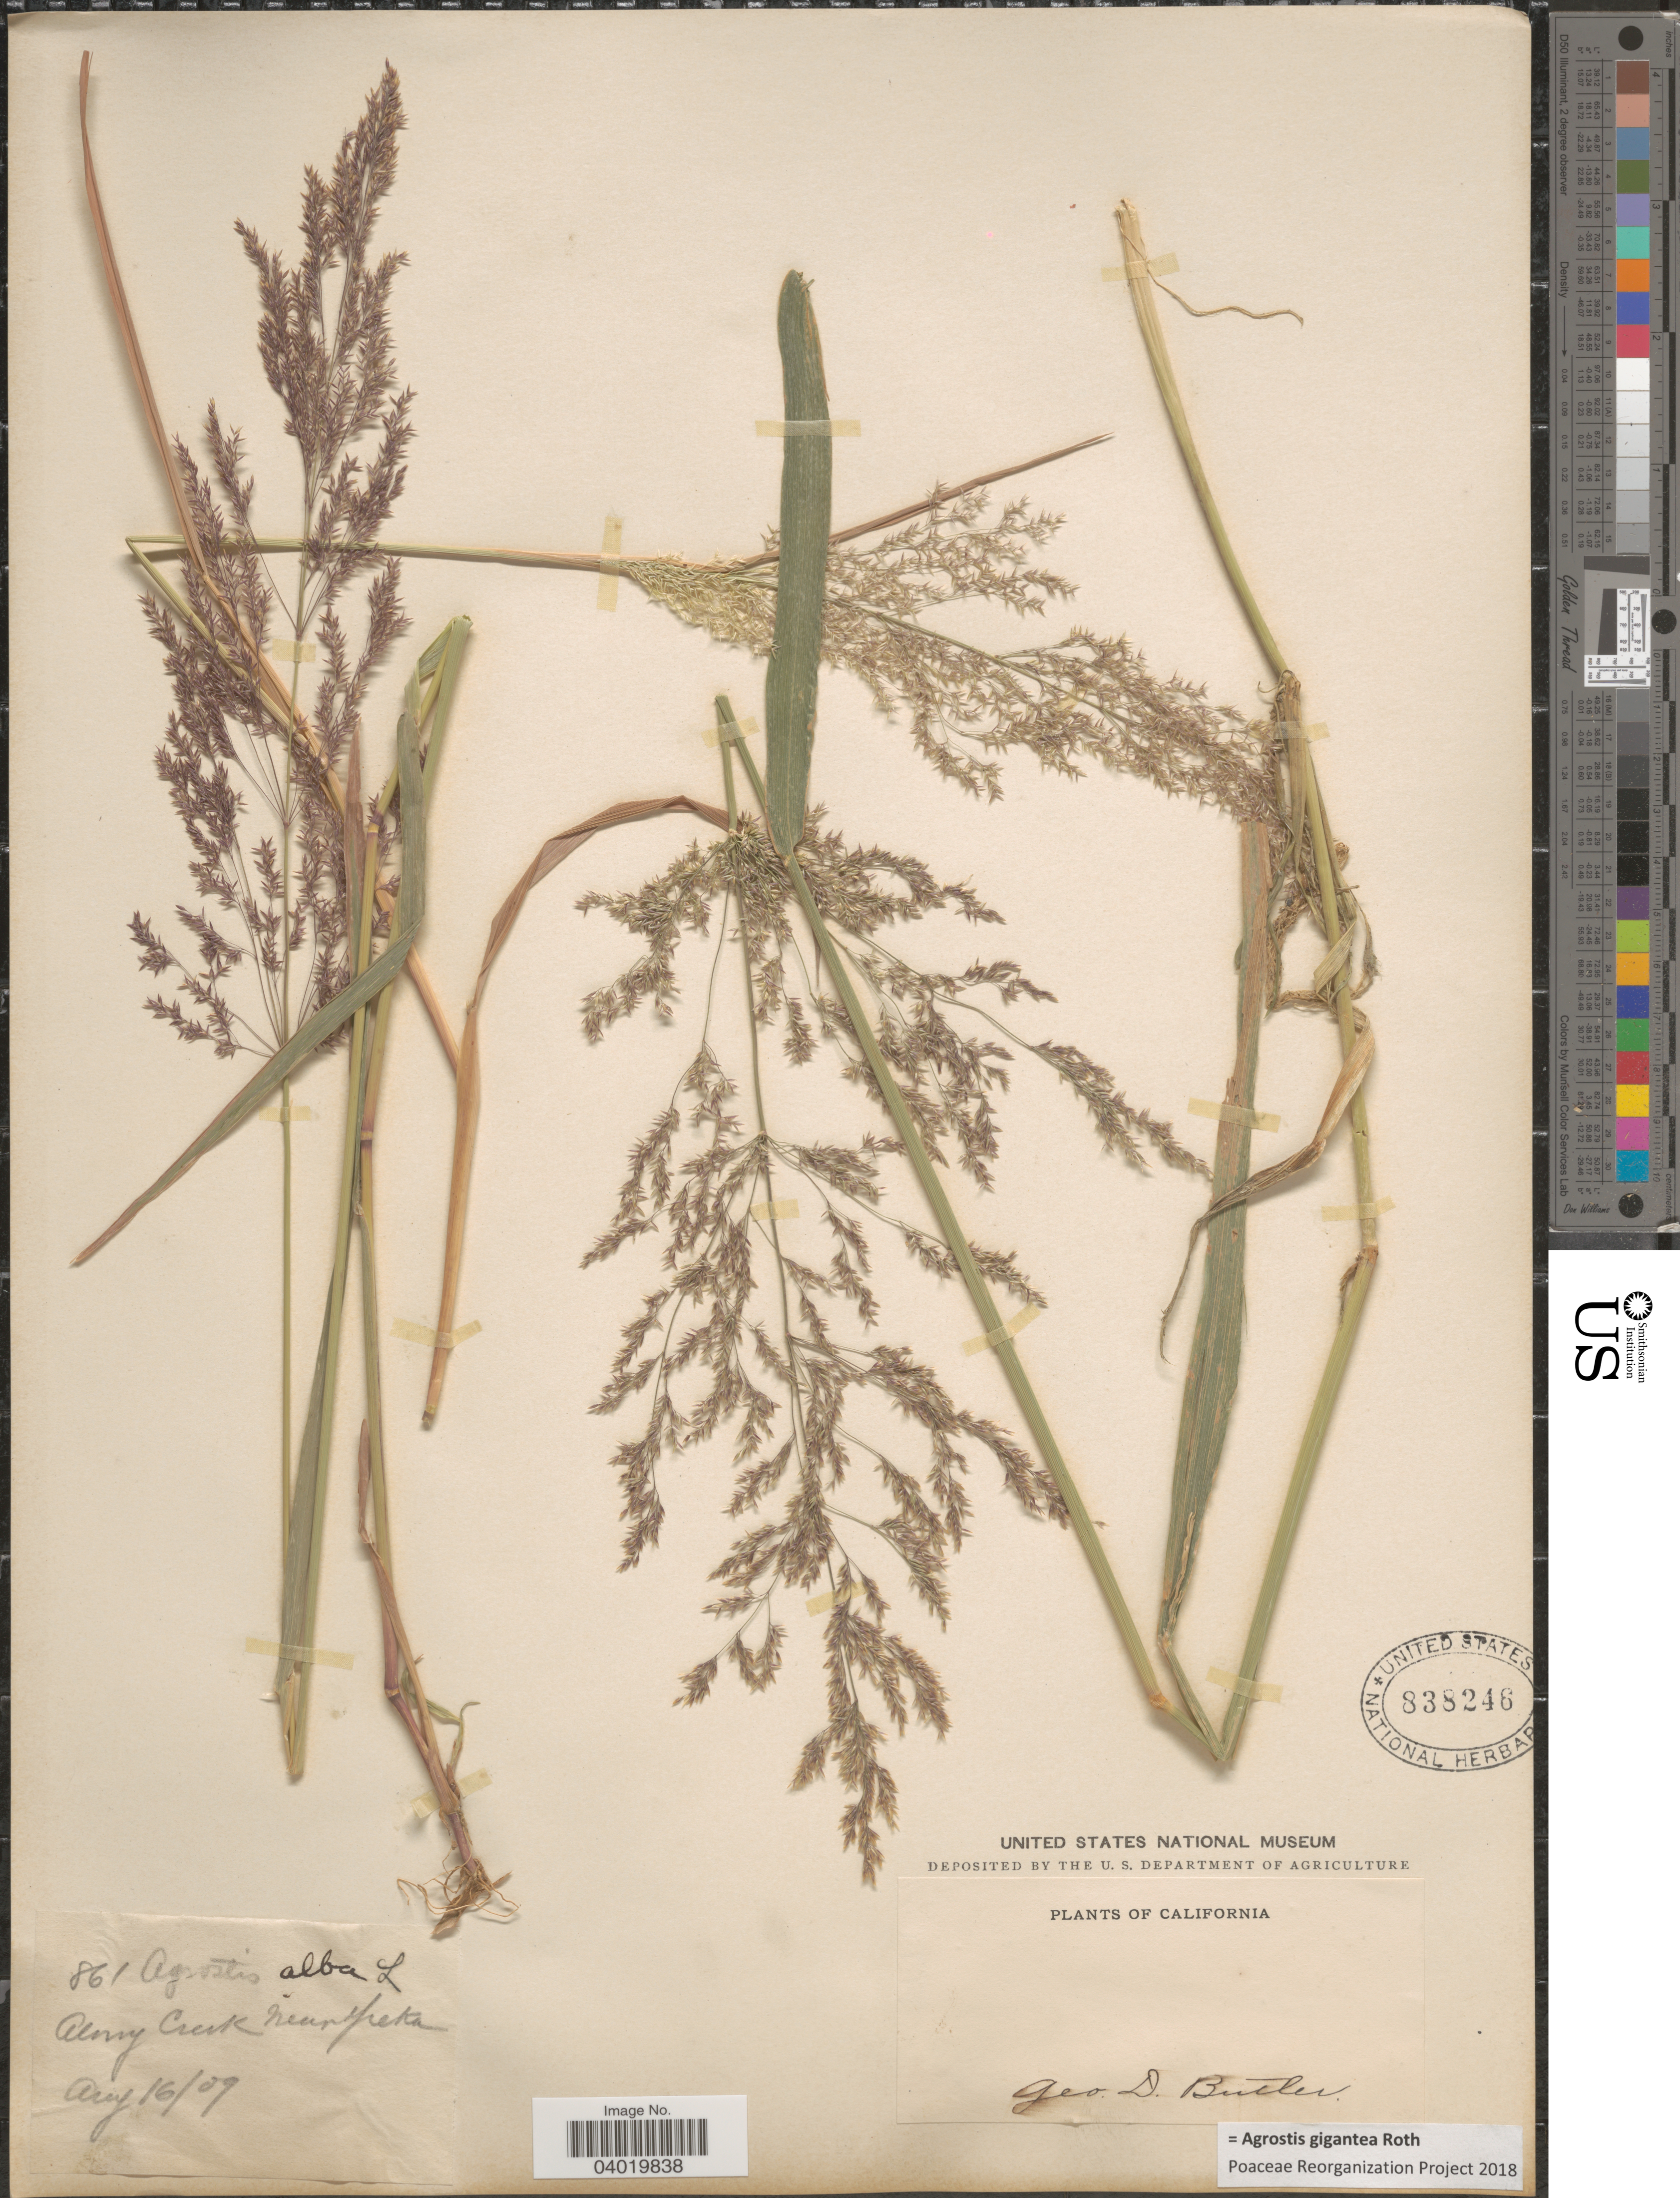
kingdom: Plantae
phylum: Tracheophyta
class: Liliopsida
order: Poales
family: Poaceae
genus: Agrostis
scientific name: Agrostis gigantea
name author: Roth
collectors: G. D. Butler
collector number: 861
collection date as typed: Transcribed d/m/y: 16/8/9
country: United States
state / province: California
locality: Along Creek near Yreka.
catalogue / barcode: US 838246